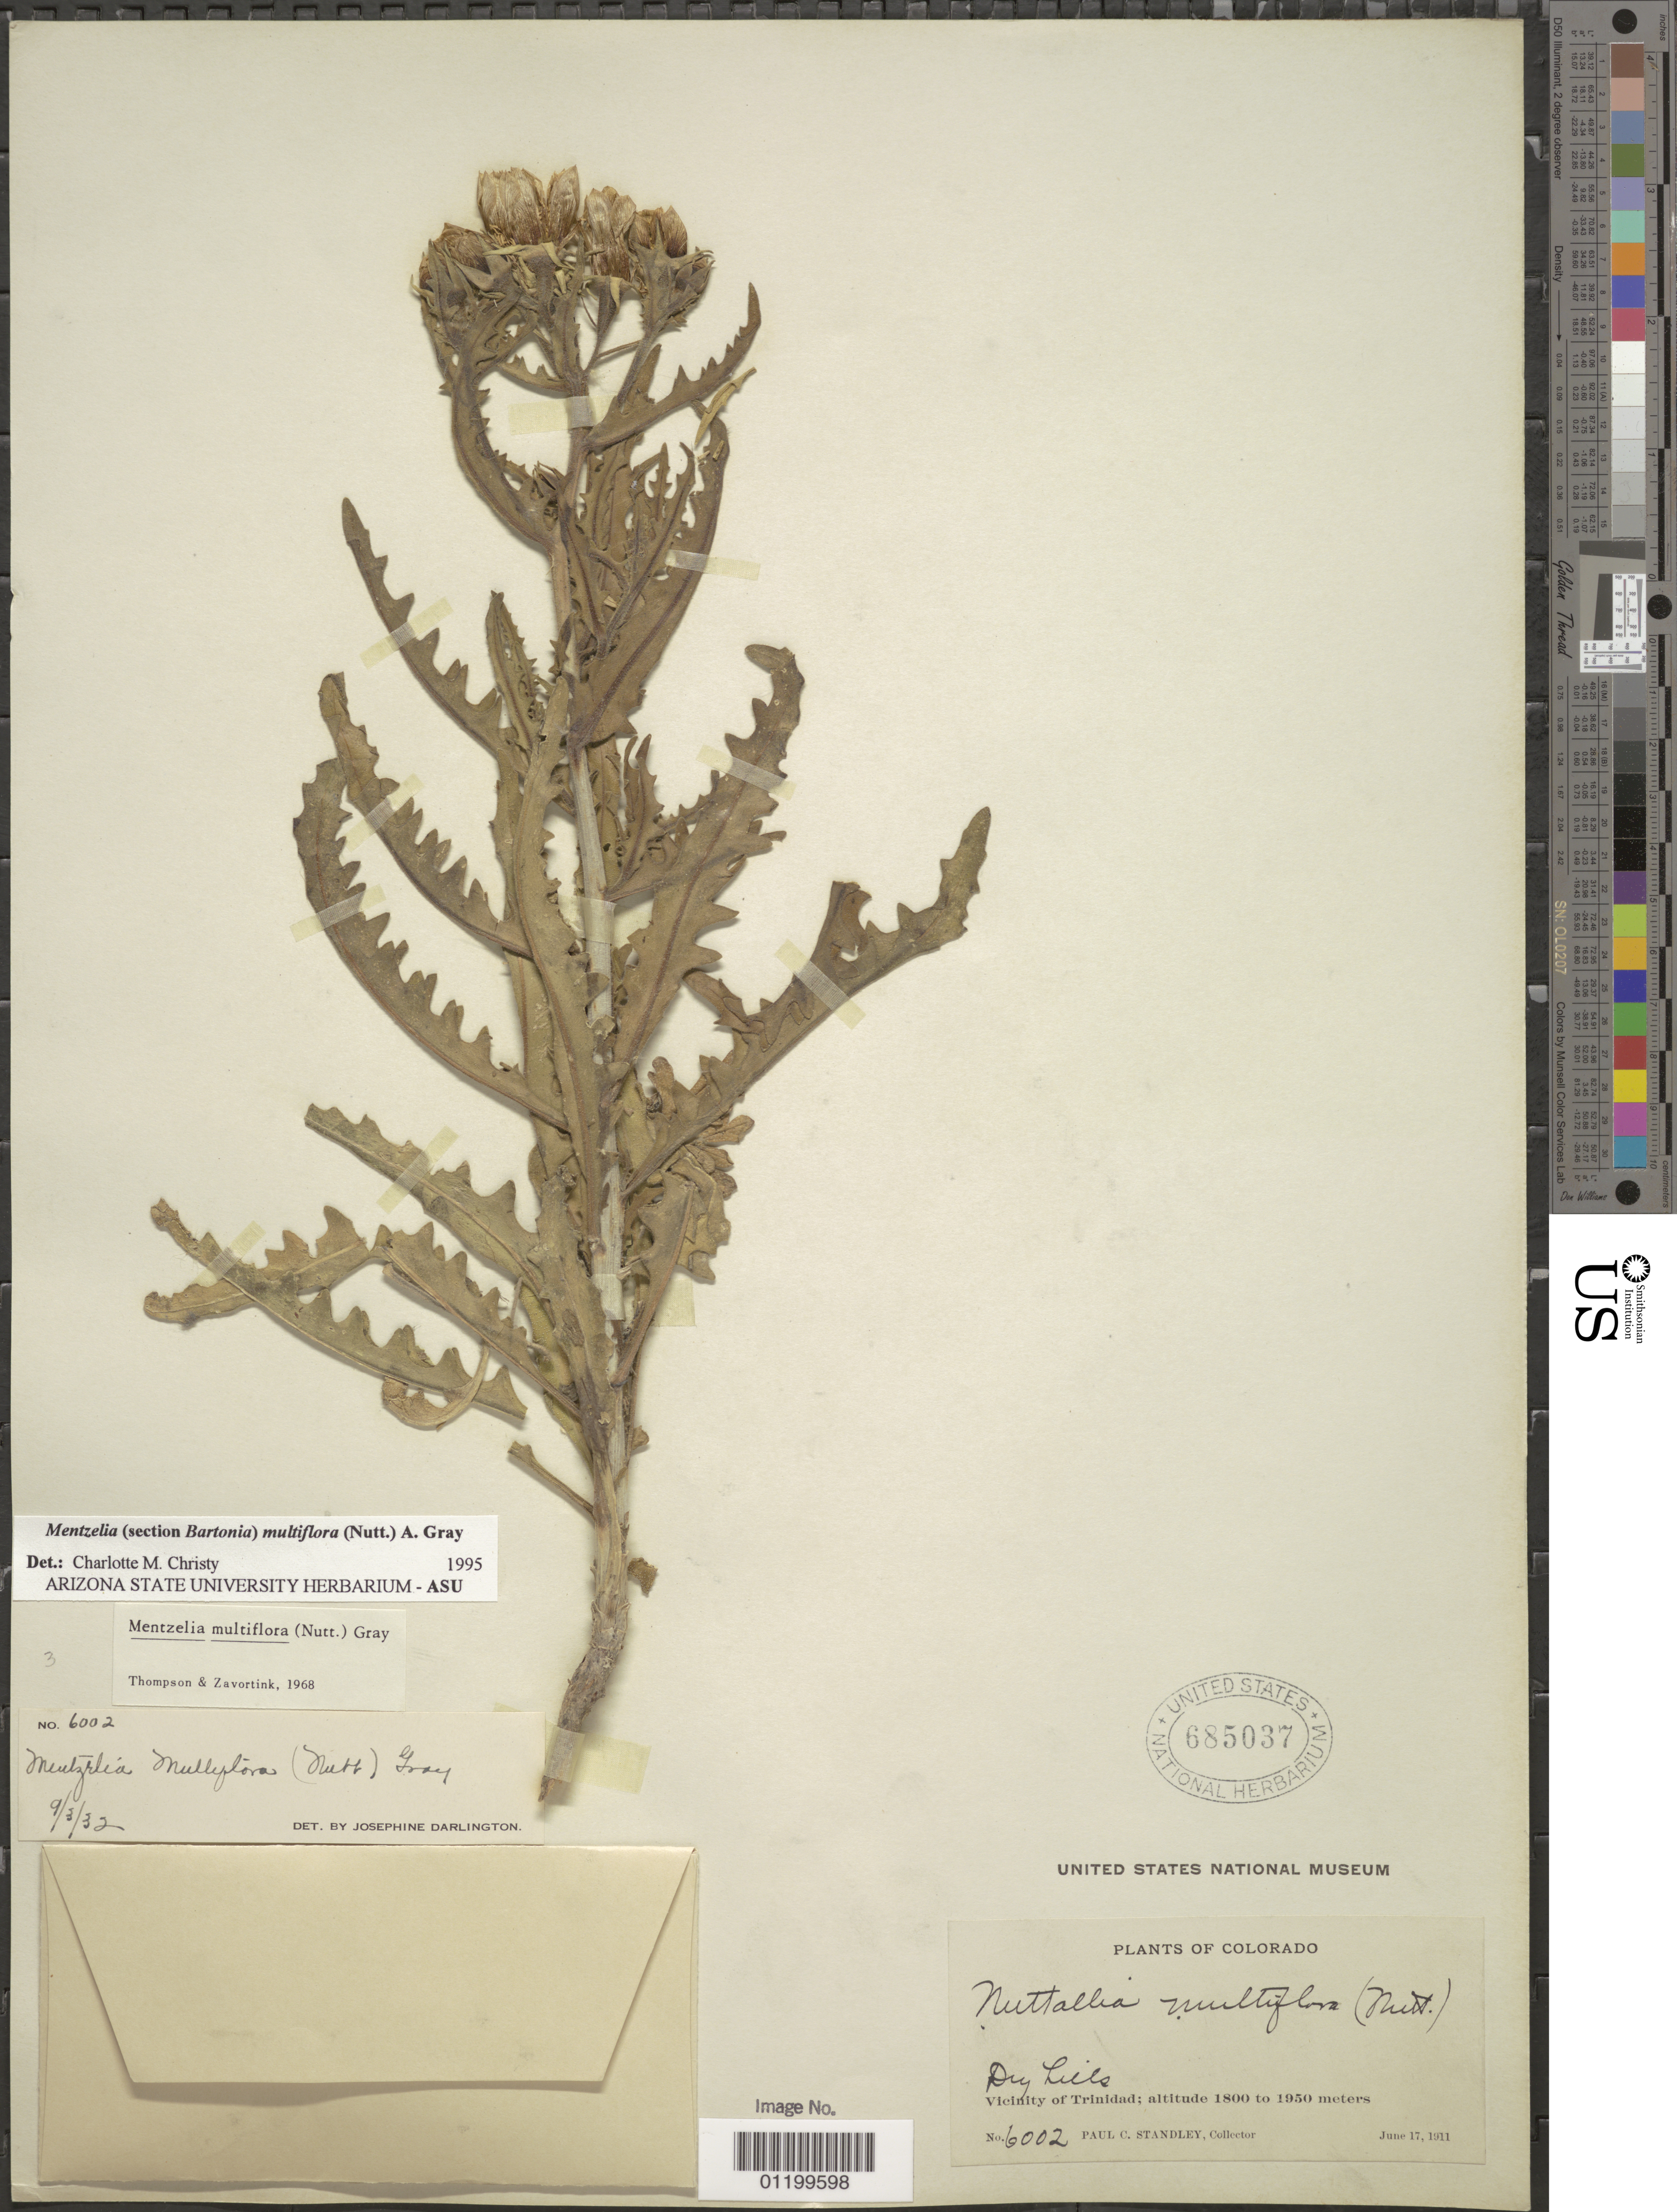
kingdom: Plantae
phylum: Tracheophyta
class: Magnoliopsida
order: Cornales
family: Loasaceae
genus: Mentzelia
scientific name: Mentzelia multiflora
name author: (Nutt.) A. Gray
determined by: Christy, --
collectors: P. C. Standley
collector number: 6002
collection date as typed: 17 Jun 1911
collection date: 1911-06-17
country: United States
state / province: Colorado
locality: Trinidad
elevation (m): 1800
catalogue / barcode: US 685037